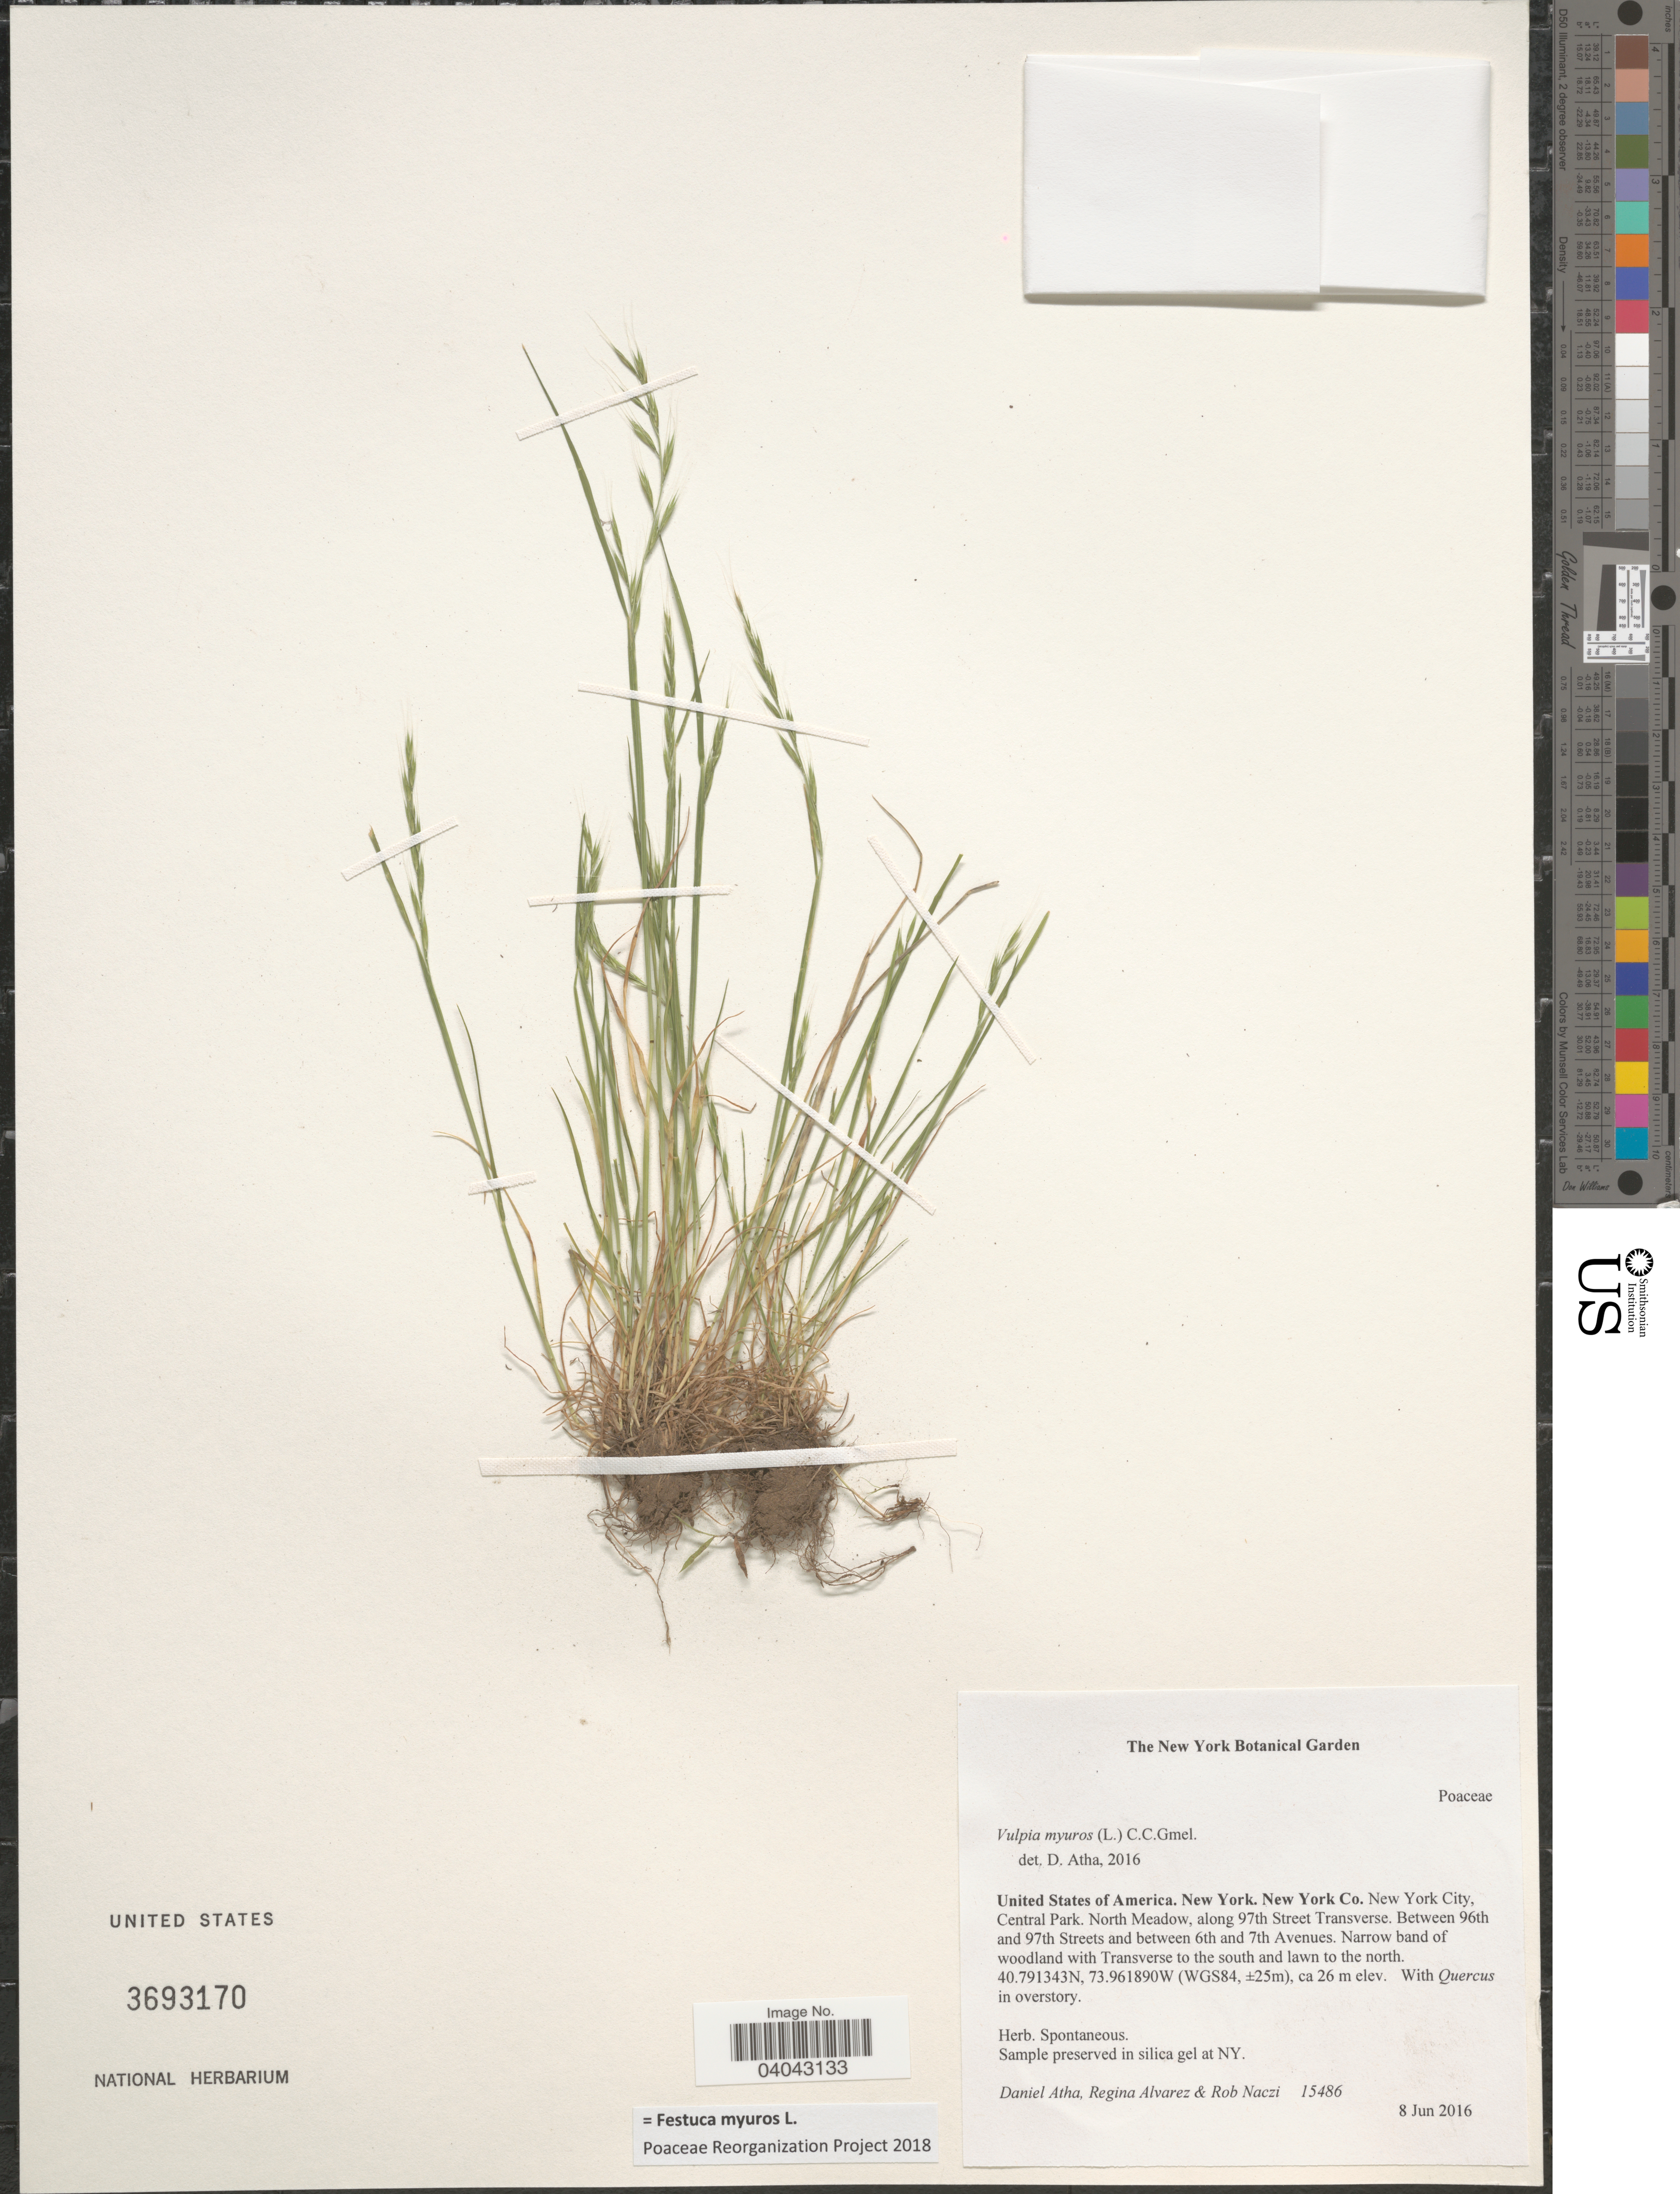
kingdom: Plantae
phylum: Tracheophyta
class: Liliopsida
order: Poales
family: Poaceae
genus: Festuca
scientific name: Festuca myuros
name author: L.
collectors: D. Atha, R. Álvarez & R. F. C. Naczi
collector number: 15486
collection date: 2016-06-08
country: United States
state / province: New York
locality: New York Co. New York City, Central Park. North Meadow, along 97th Street Transverse. Between 96th and 97th Streets and between 6th and 7th Avenues. Narrow band of woodland with Transverse to the south and lawn to the north. (WGS81,±25m) [unsure placement].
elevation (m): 26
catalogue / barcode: US 3693170